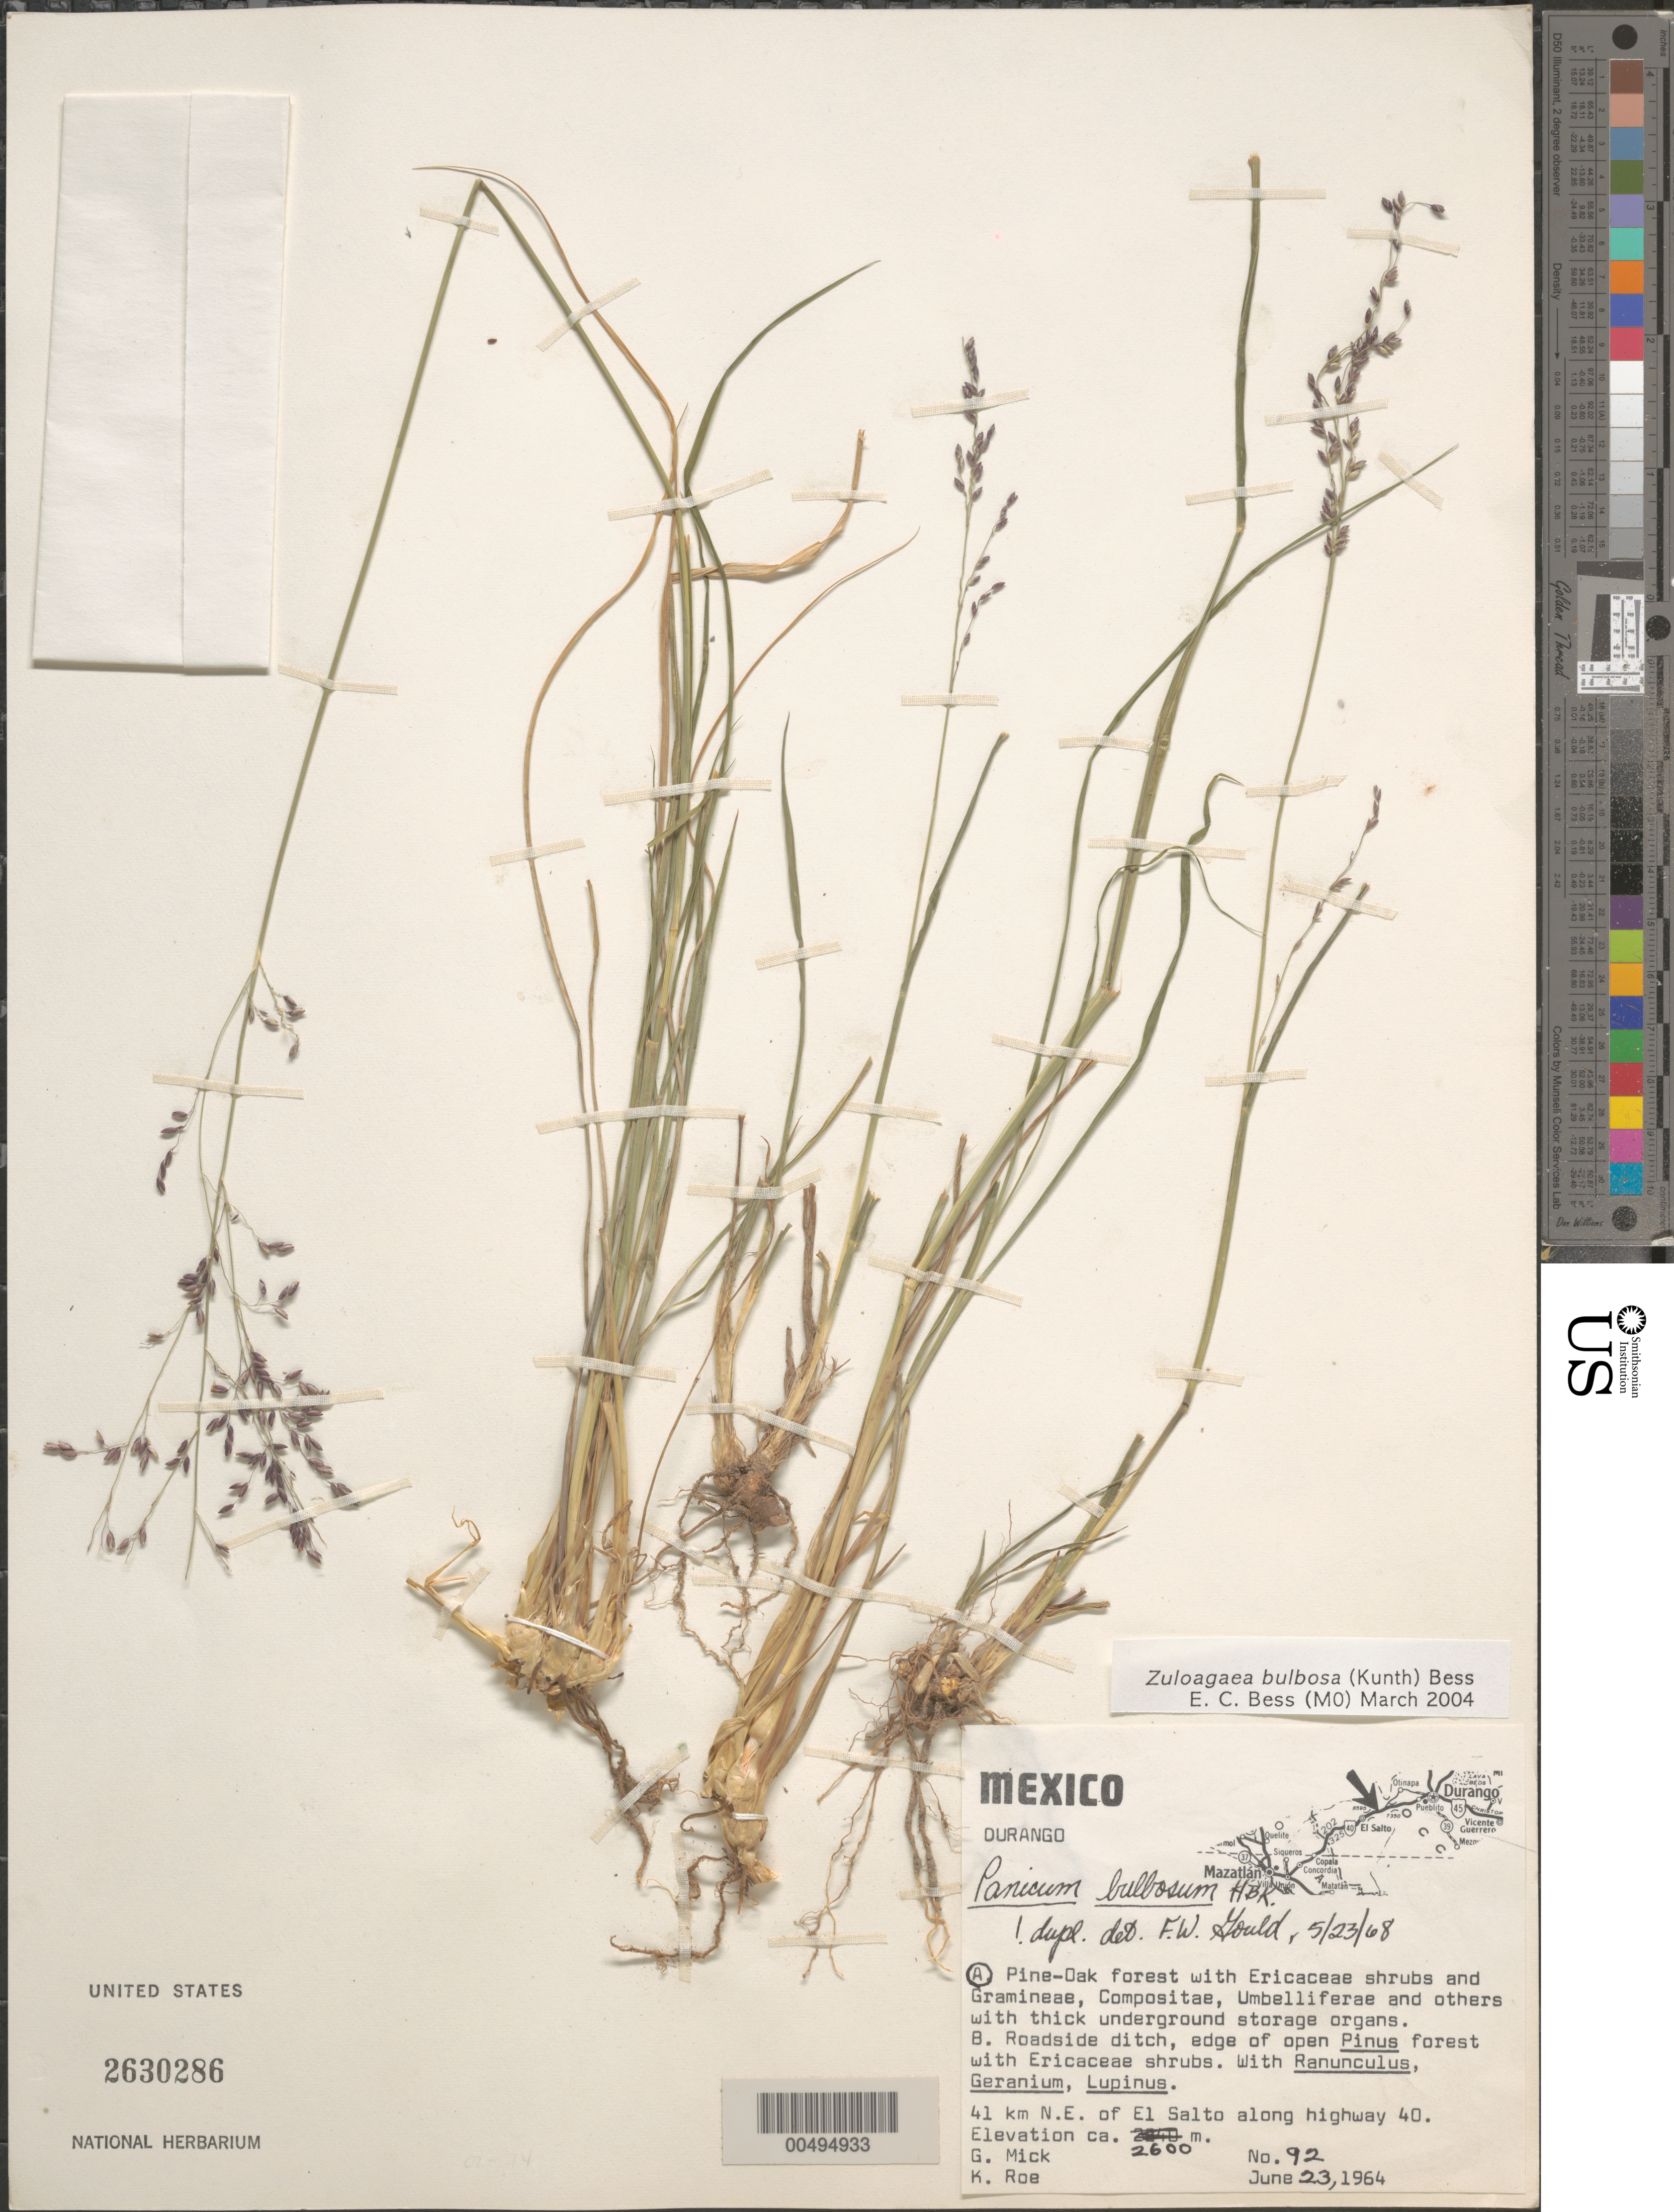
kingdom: Plantae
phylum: Tracheophyta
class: Liliopsida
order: Poales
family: Poaceae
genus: Panicum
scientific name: Panicum bulbosum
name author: Kunth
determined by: Gould, F. W.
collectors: G. Mick & K. E. Roe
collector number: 92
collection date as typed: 23 Jun 1964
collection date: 1964-06-23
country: Mexico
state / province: Durango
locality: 41 km NE of El Salto along hwy 40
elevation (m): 2600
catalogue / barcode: US 2630286